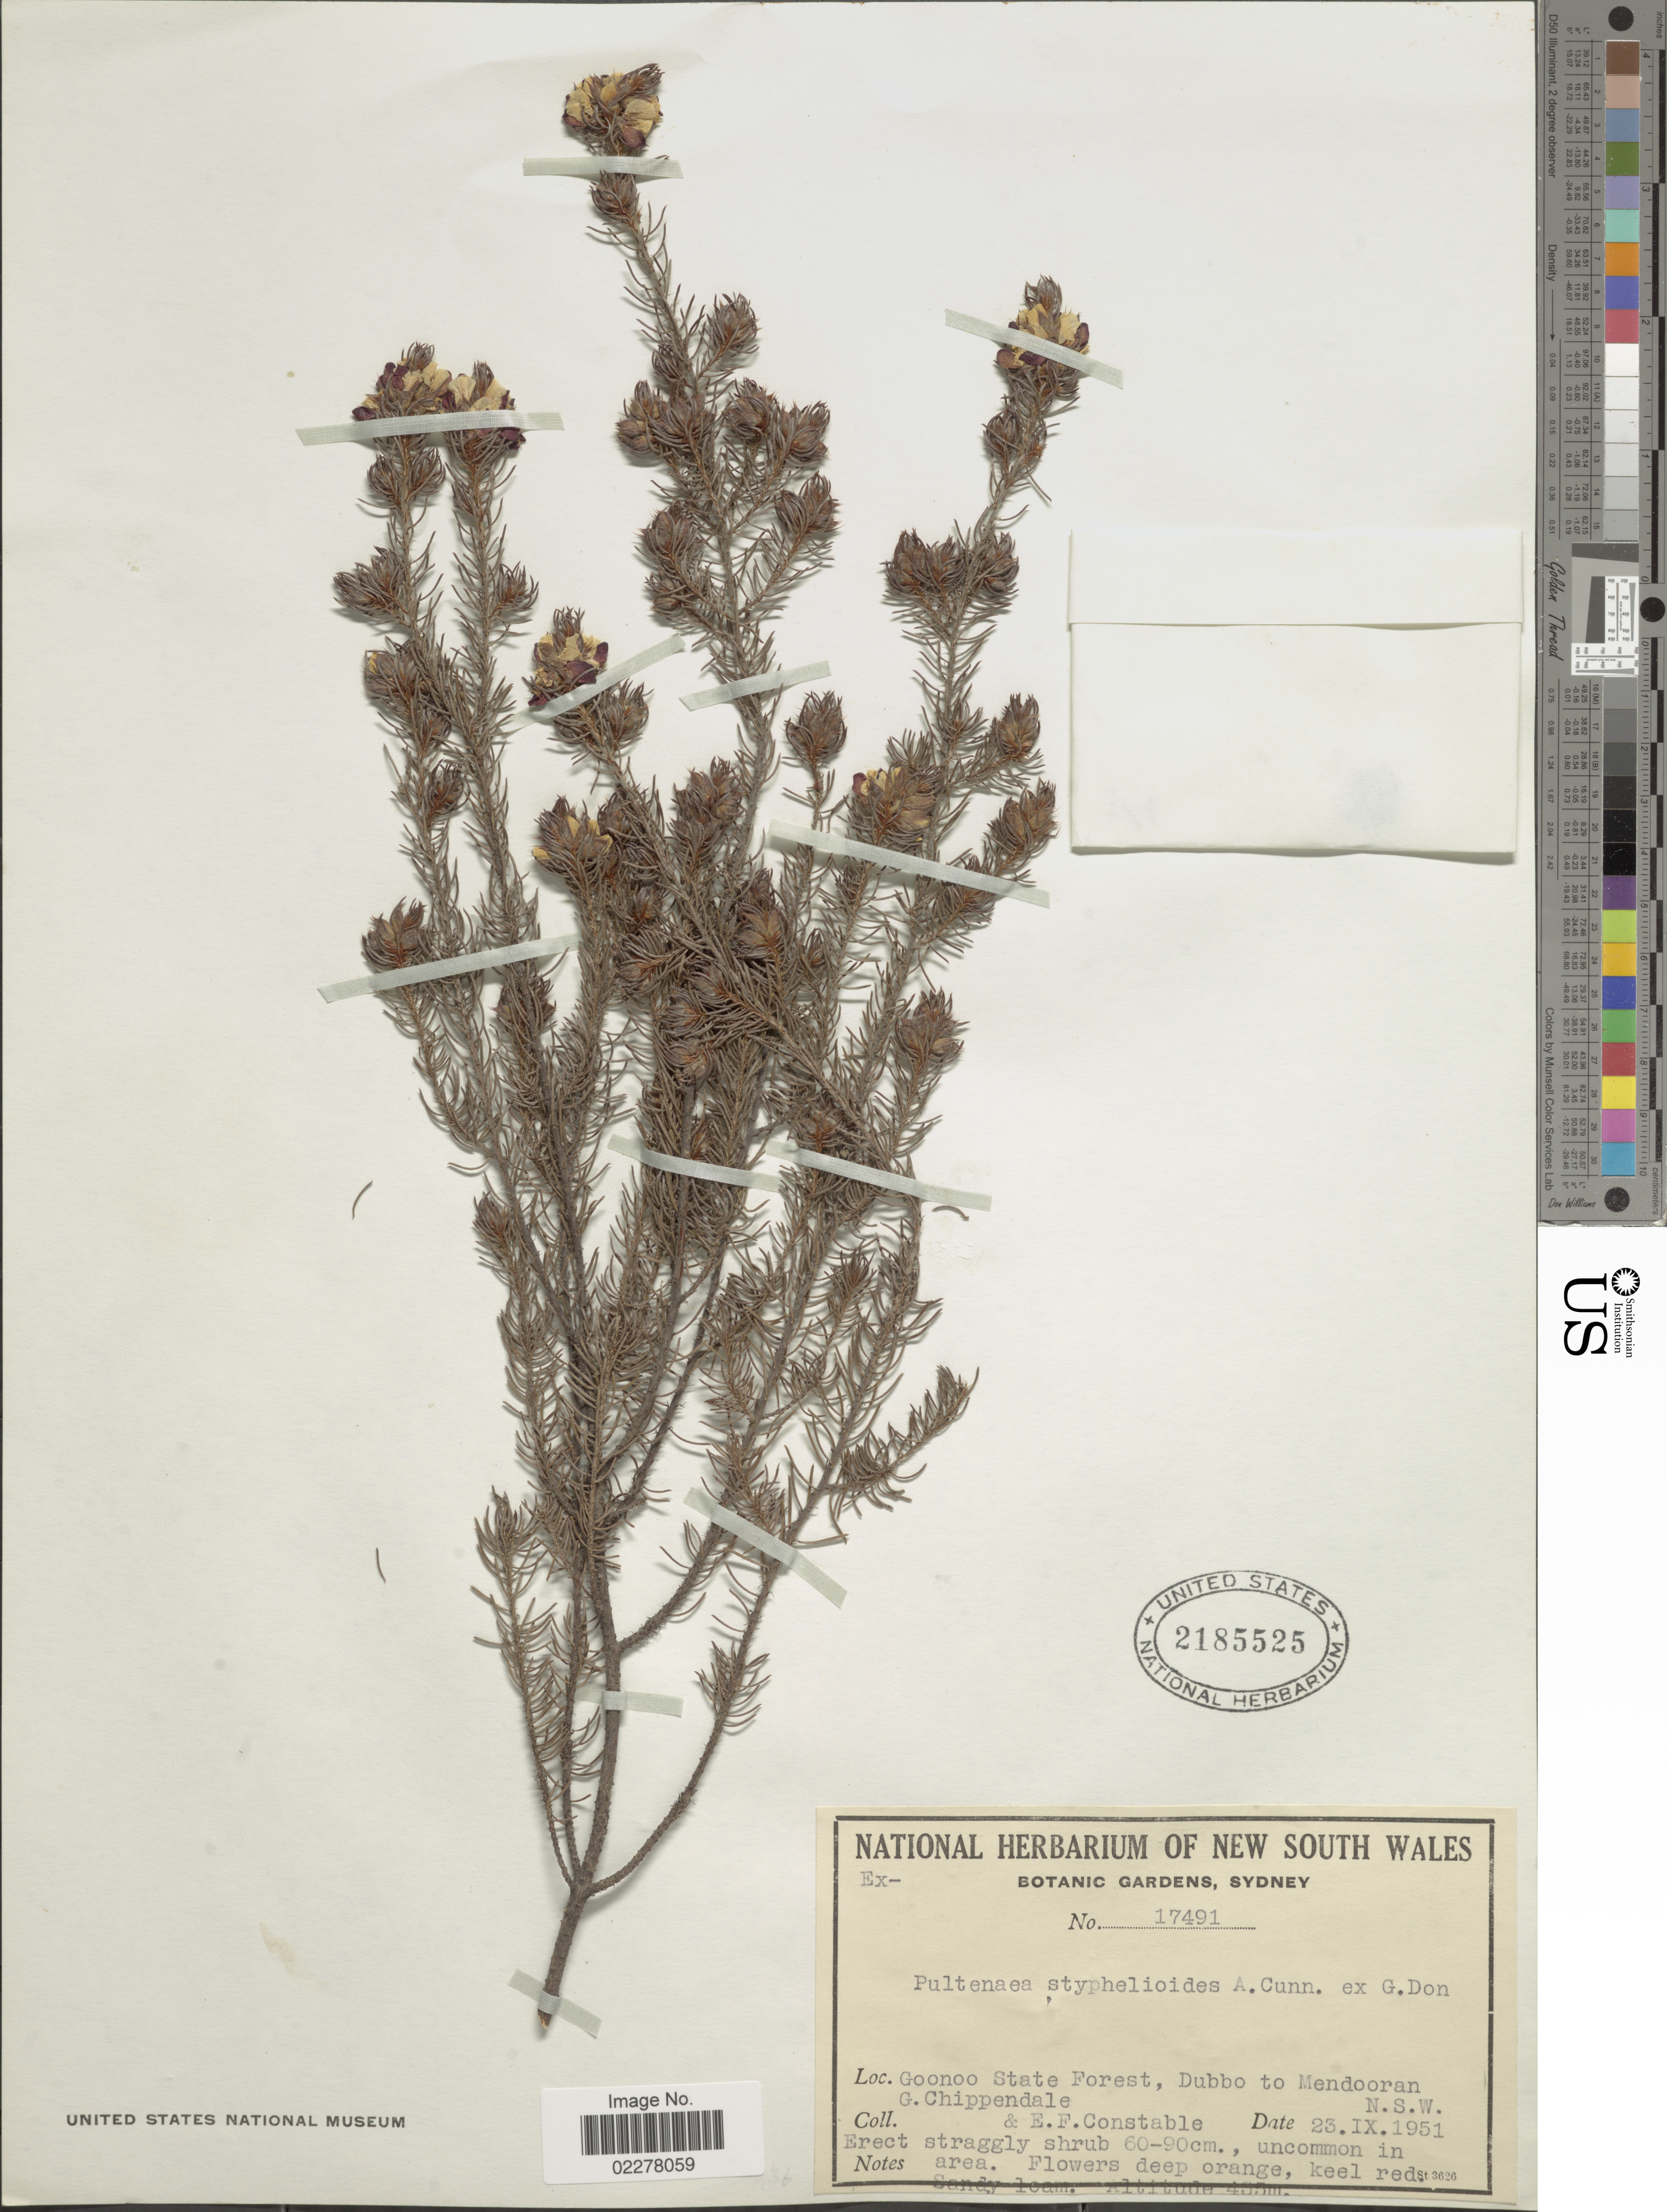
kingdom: Plantae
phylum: Tracheophyta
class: Magnoliopsida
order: Fabales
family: Fabaceae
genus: Pultenaea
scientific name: Pultenaea styphelioides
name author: Steud.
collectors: G. Chippendale & E. F. Constable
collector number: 17491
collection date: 1951-09-23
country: Australia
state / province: New South Wales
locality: Goonoo State Forest, Dubbo to Mendooran. N.S.W.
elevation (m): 435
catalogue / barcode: US 2185525